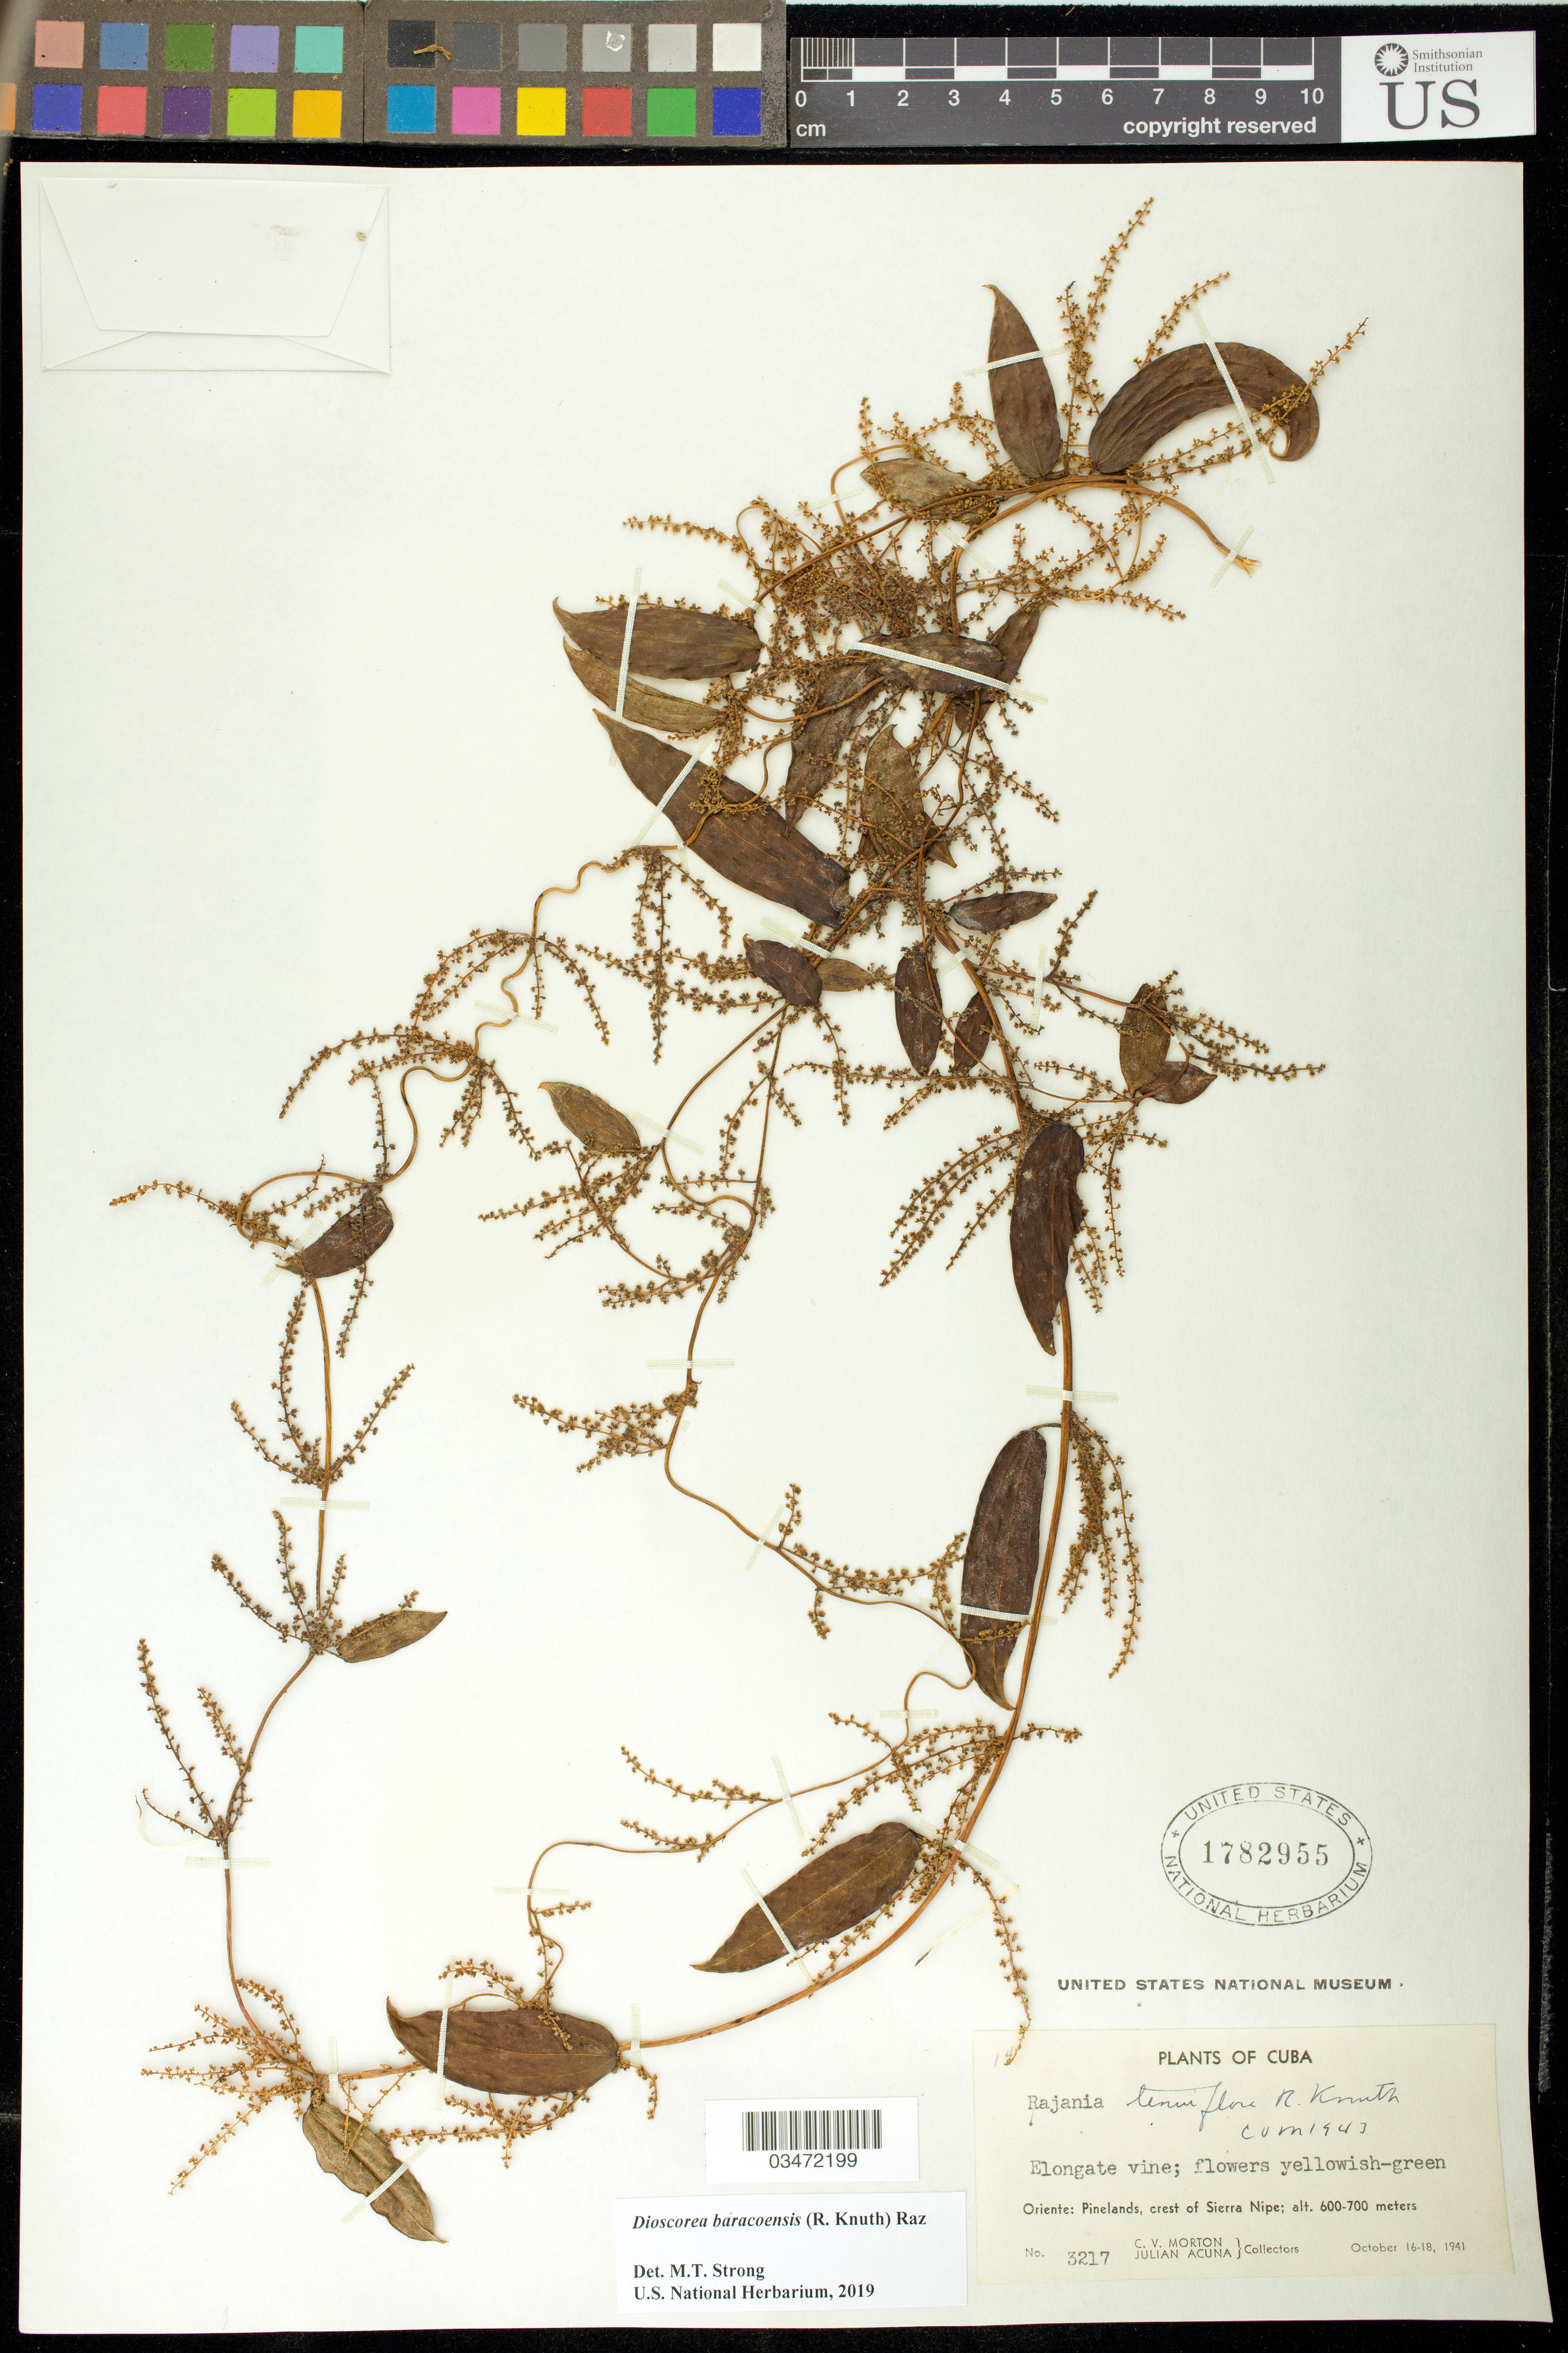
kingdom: Plantae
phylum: Tracheophyta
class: Liliopsida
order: Dioscoreales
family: Dioscoreaceae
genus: Dioscorea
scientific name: Dioscorea baracoensis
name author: (R. Knuth) Raz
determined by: Strong, M. T., (US), Smithsonian Institution - National Museum of Natural History (UNITED STATES)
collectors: C. V. Morton & J. B. Acuña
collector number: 3217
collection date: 1941-10-16/1941-10-18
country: Cuba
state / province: Holguín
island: Cuba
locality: Oriente [Holguín]. Crest of Sierra Nipe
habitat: Pinelands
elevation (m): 600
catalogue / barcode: US 1782955